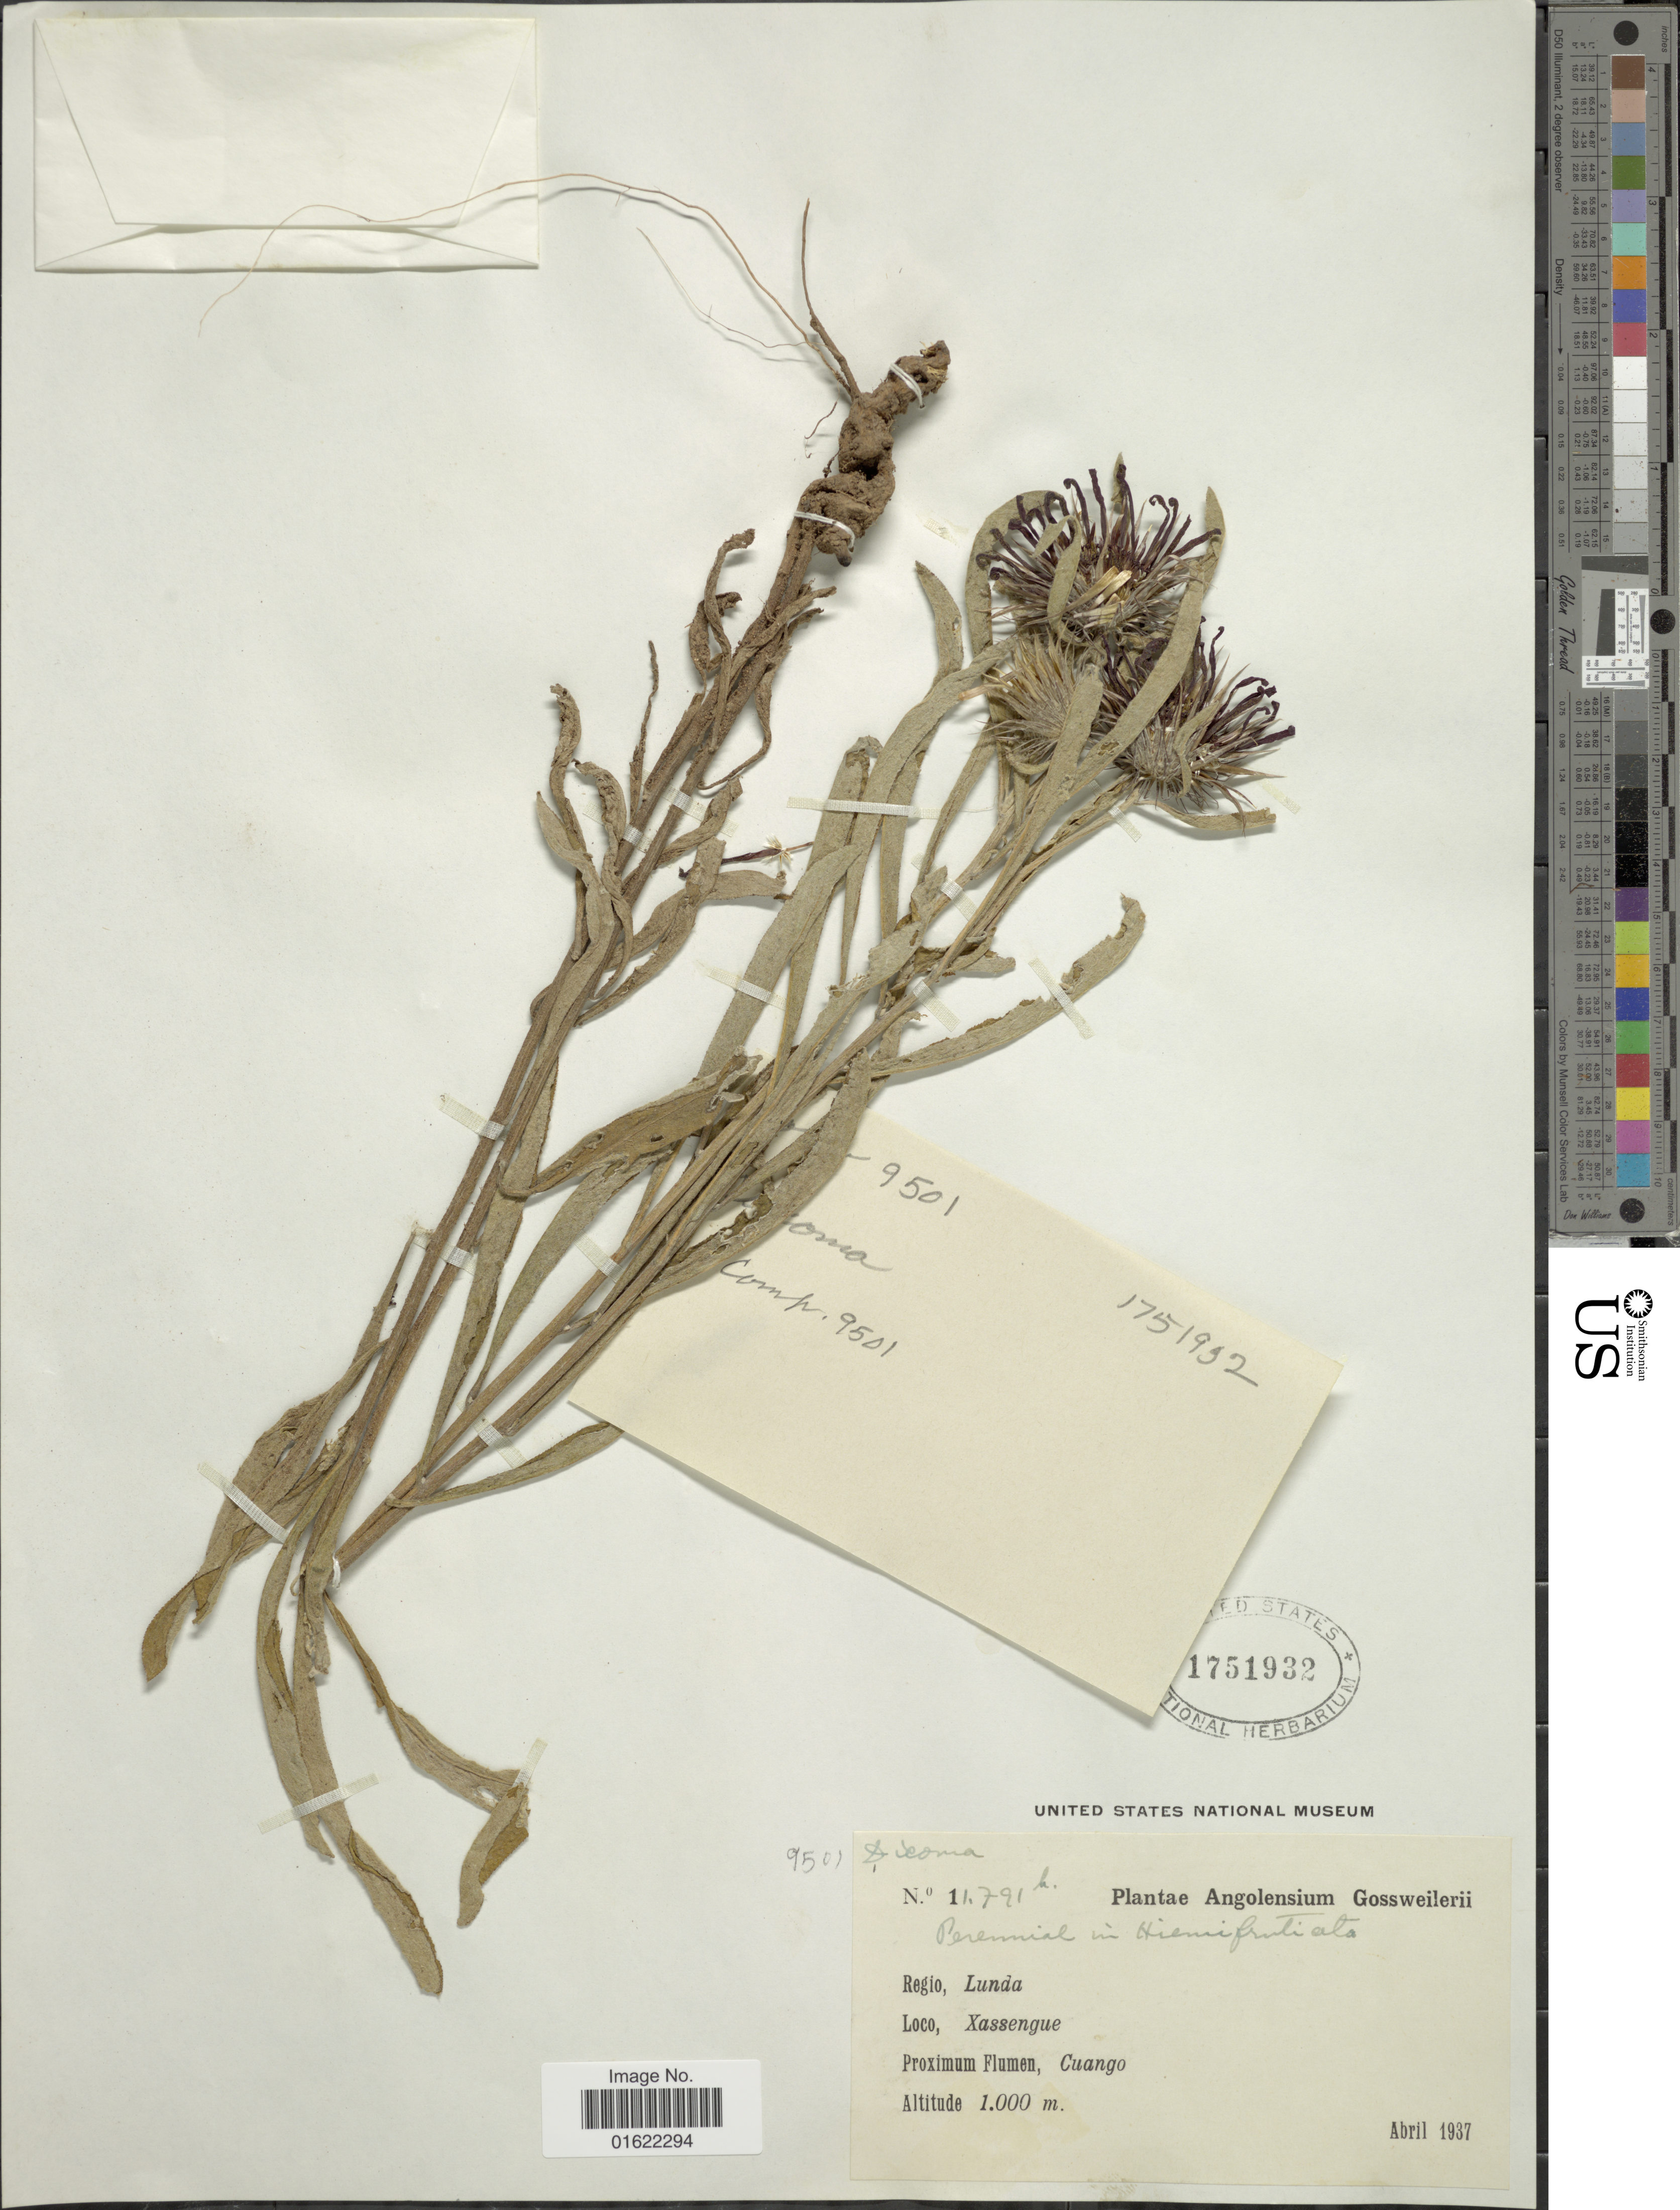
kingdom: Plantae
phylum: Tracheophyta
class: Magnoliopsida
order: Asterales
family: Asteraceae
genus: Dicoma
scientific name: Dicoma sp.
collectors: -. Gossweiler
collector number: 11791b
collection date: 1937-04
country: Angola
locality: Angolensium. Regio, Lunda. Loco, Xassengue. Proximum Flumen, Cuango.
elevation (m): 1000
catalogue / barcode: US 1751932